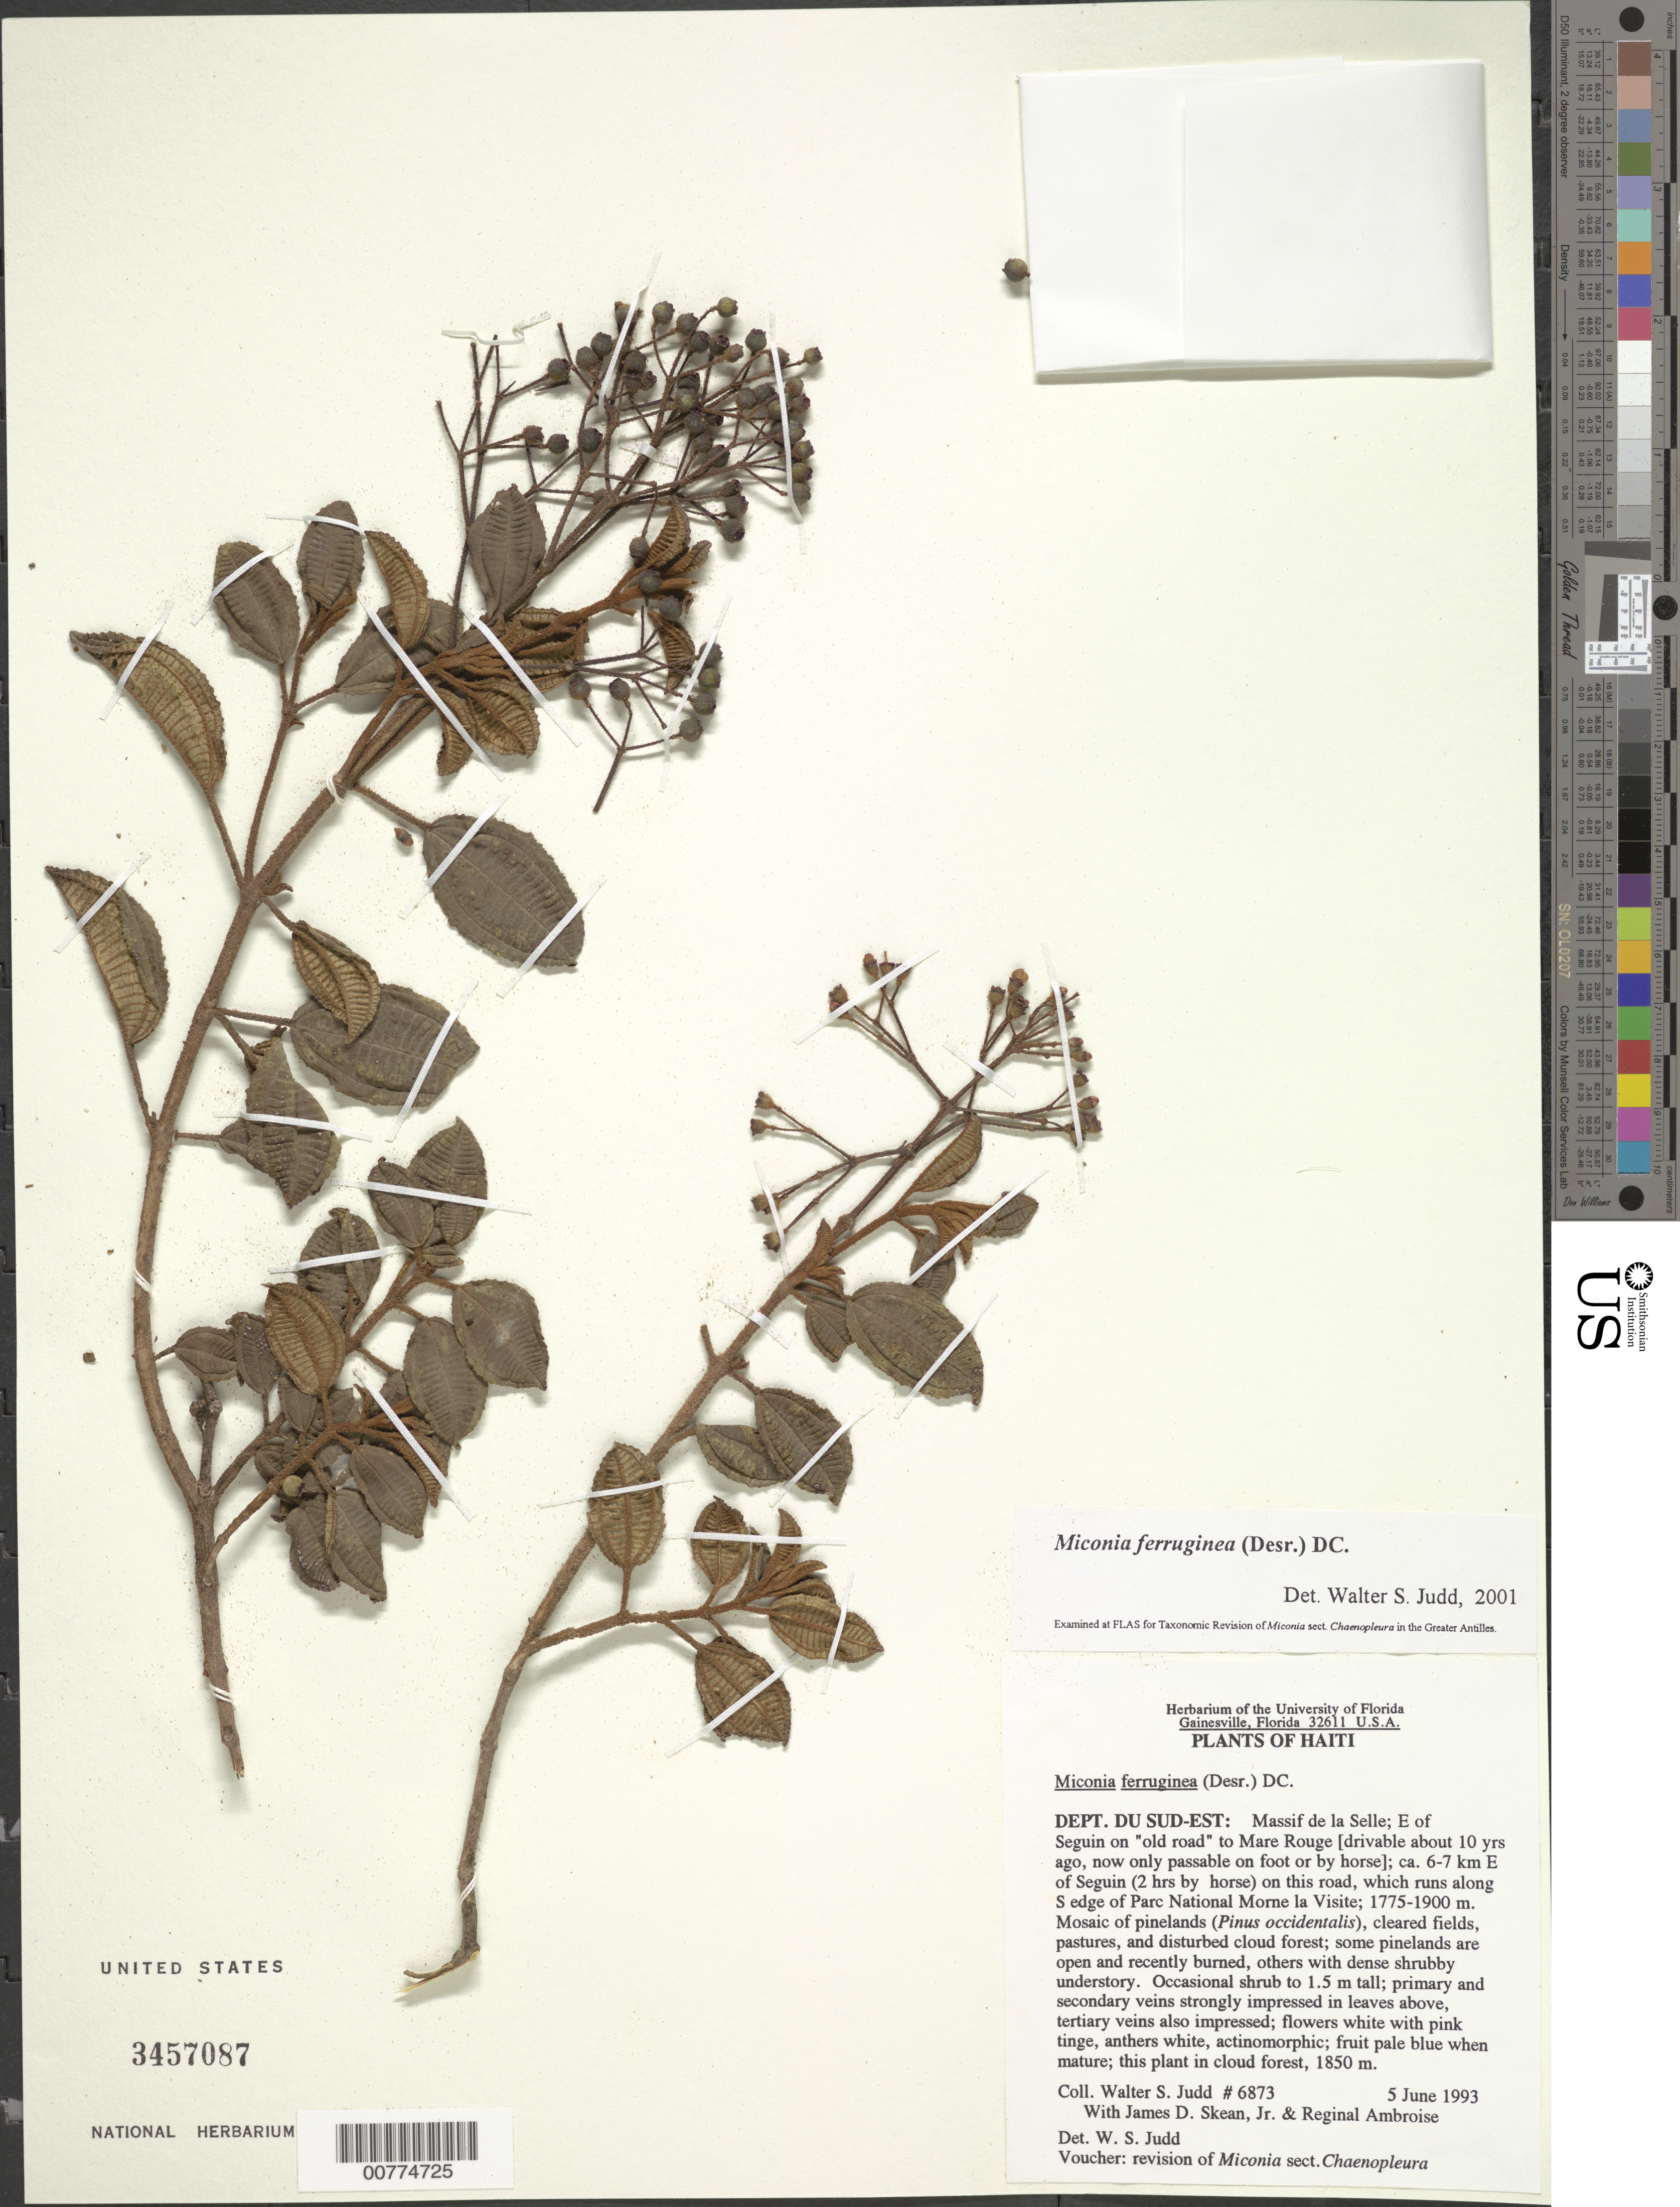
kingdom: Plantae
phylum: Tracheophyta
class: Magnoliopsida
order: Myrtales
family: Melastomataceae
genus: Miconia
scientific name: Miconia ferruginea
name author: (Desr.) DC.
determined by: Judd, Walter S.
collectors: W. S. Judd, J. D. Skean & R. Ambroise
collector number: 6873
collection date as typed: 05 Jun 1993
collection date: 1993-06-05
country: Haiti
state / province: Sud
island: Hispaniola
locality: Massif de la Selle, E of Seguin old road to Mare Rouge [now only passable on foot or by horse], 6-7 km E of Seguin (2 hrs by horse) on road, which runs along S edge of Parc National Morne la Visite.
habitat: Mosaic of pinelands (Pinus occidentalis), cleared fields, pastures, and distrubed cloud forest, etc.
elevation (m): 1850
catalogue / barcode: US 3457087